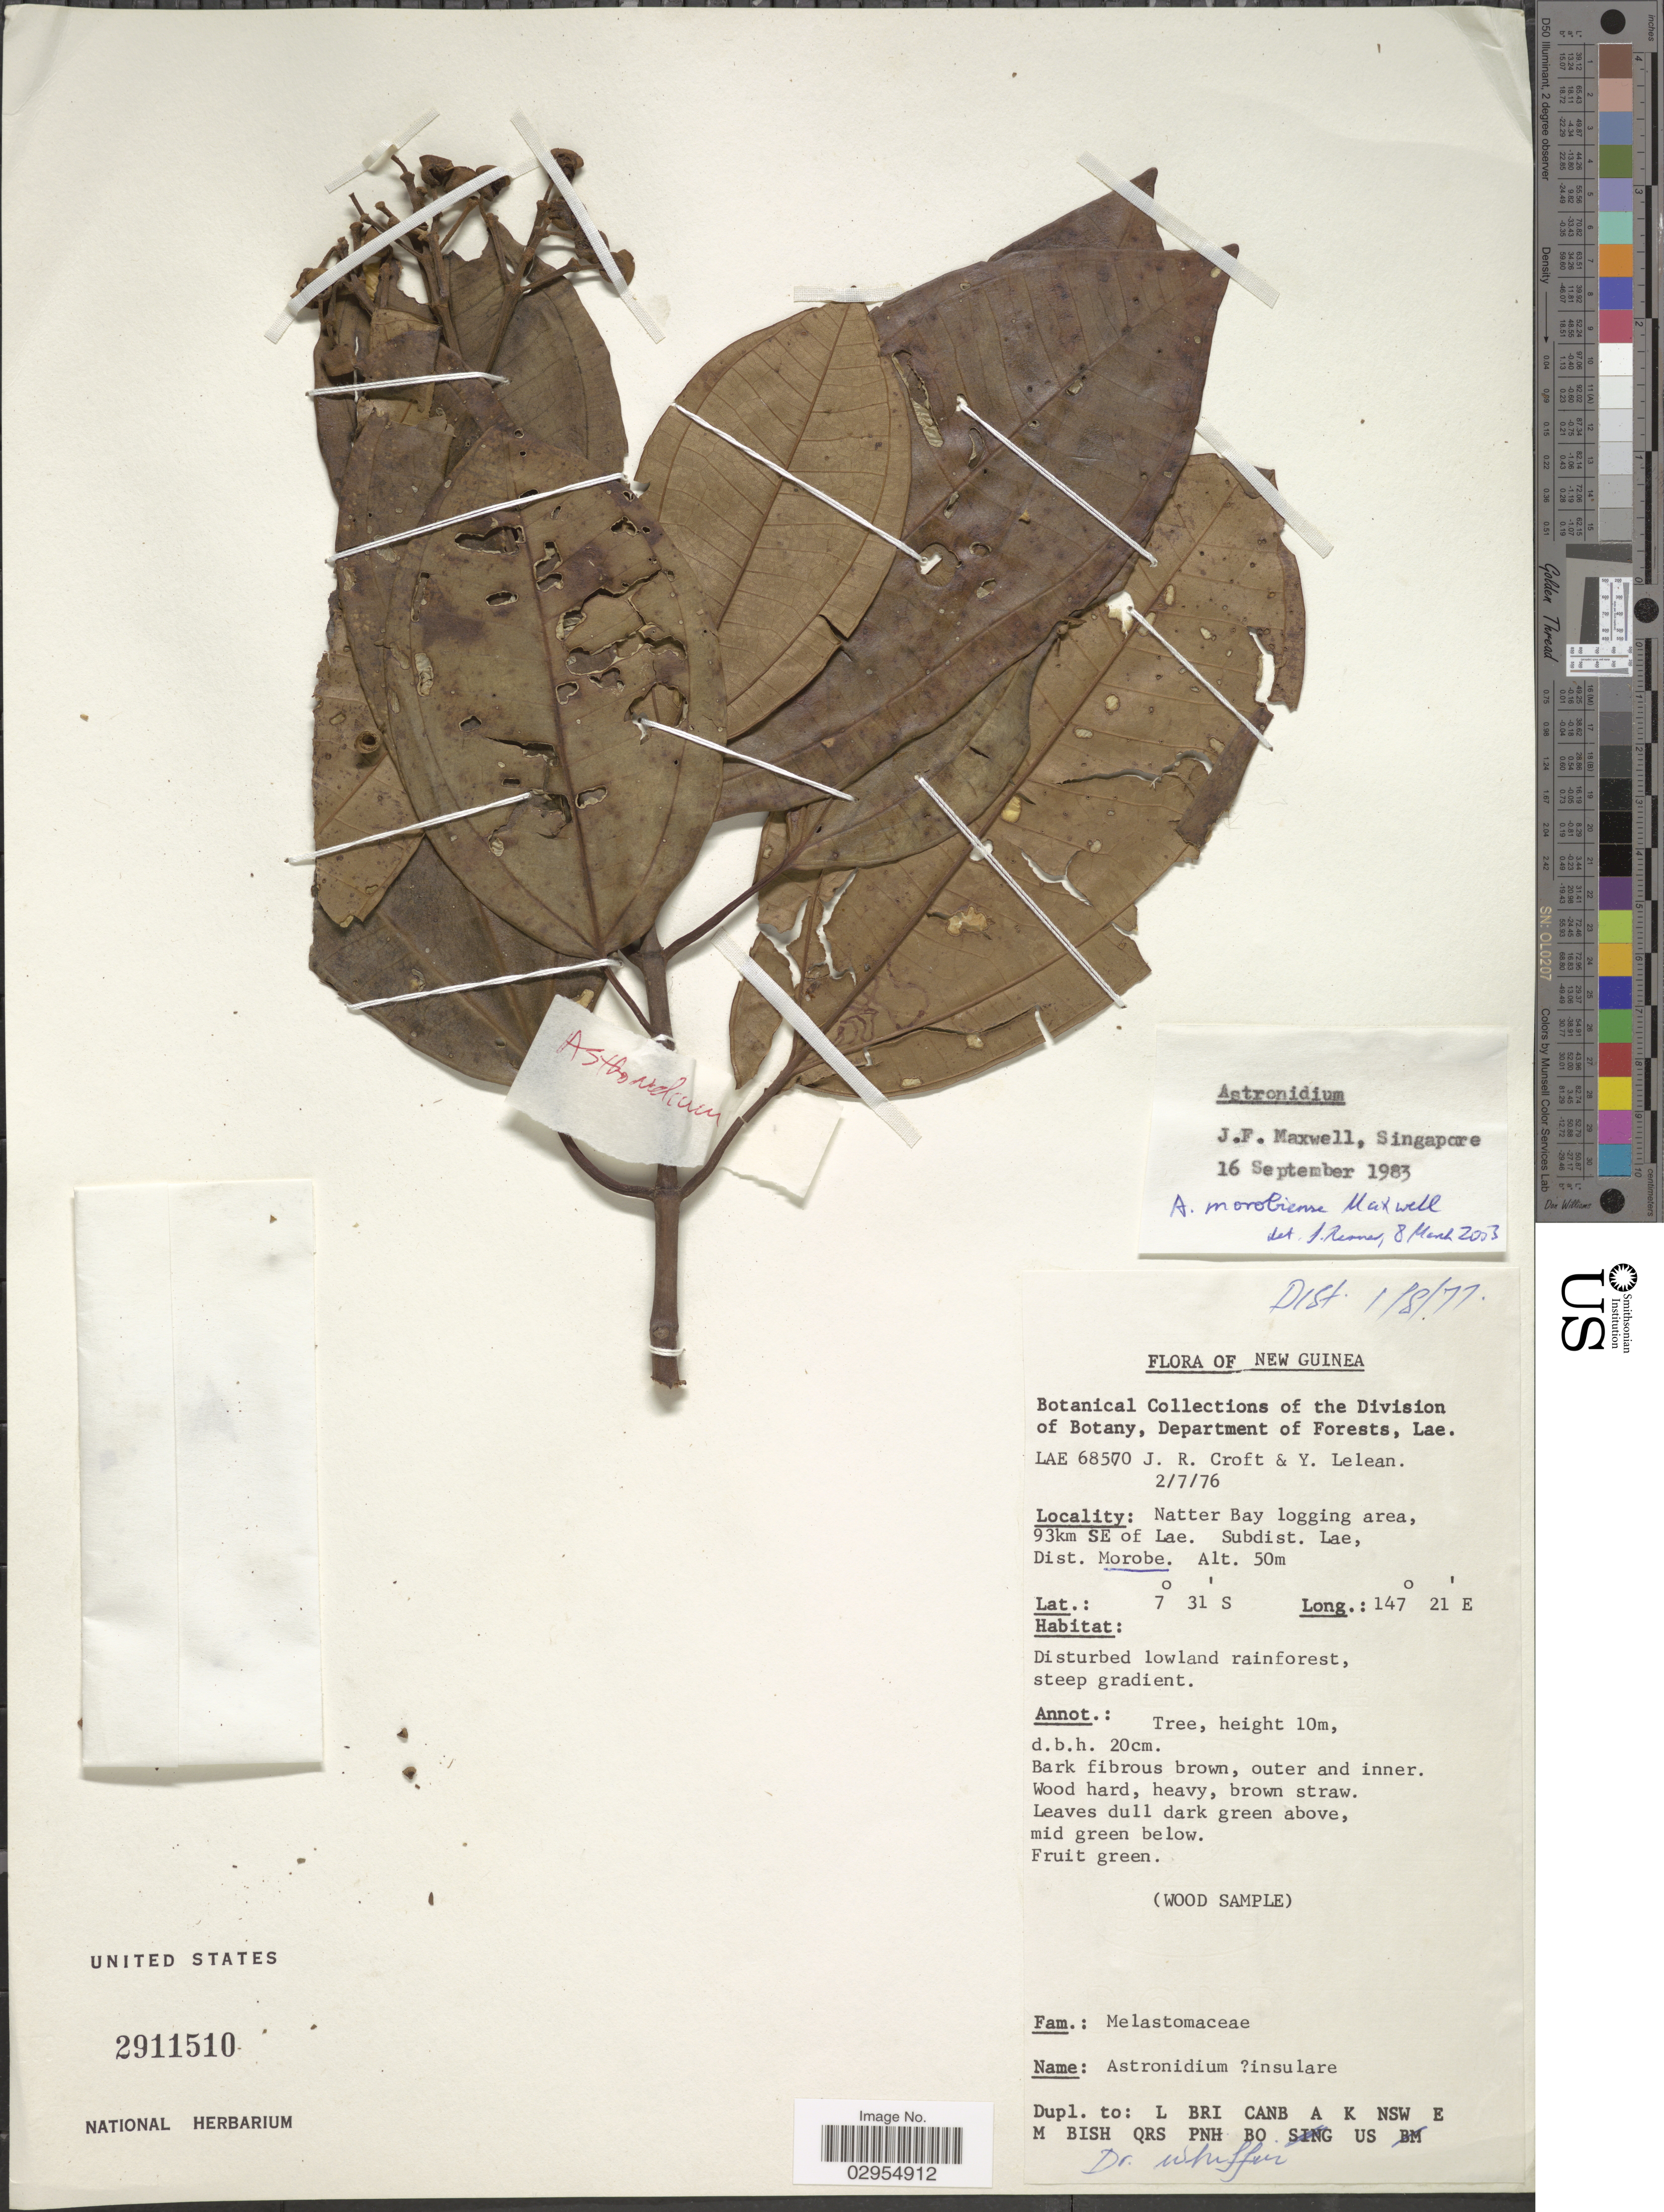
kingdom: Plantae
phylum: Tracheophyta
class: Magnoliopsida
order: Myrtales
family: Melastomataceae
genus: Astronidium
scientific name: Astronidium sp.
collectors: J. R. Croft & Y. Lelean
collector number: LAE 68570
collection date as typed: Transcribed d/m/y: 2/7/76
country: Papua New Guinea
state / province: Morobe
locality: New Guinea. Natter Bay Logging area, 93km SE of Lae. Subdist. Lae, Dist. Morobe.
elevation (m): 50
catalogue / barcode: US 2911510